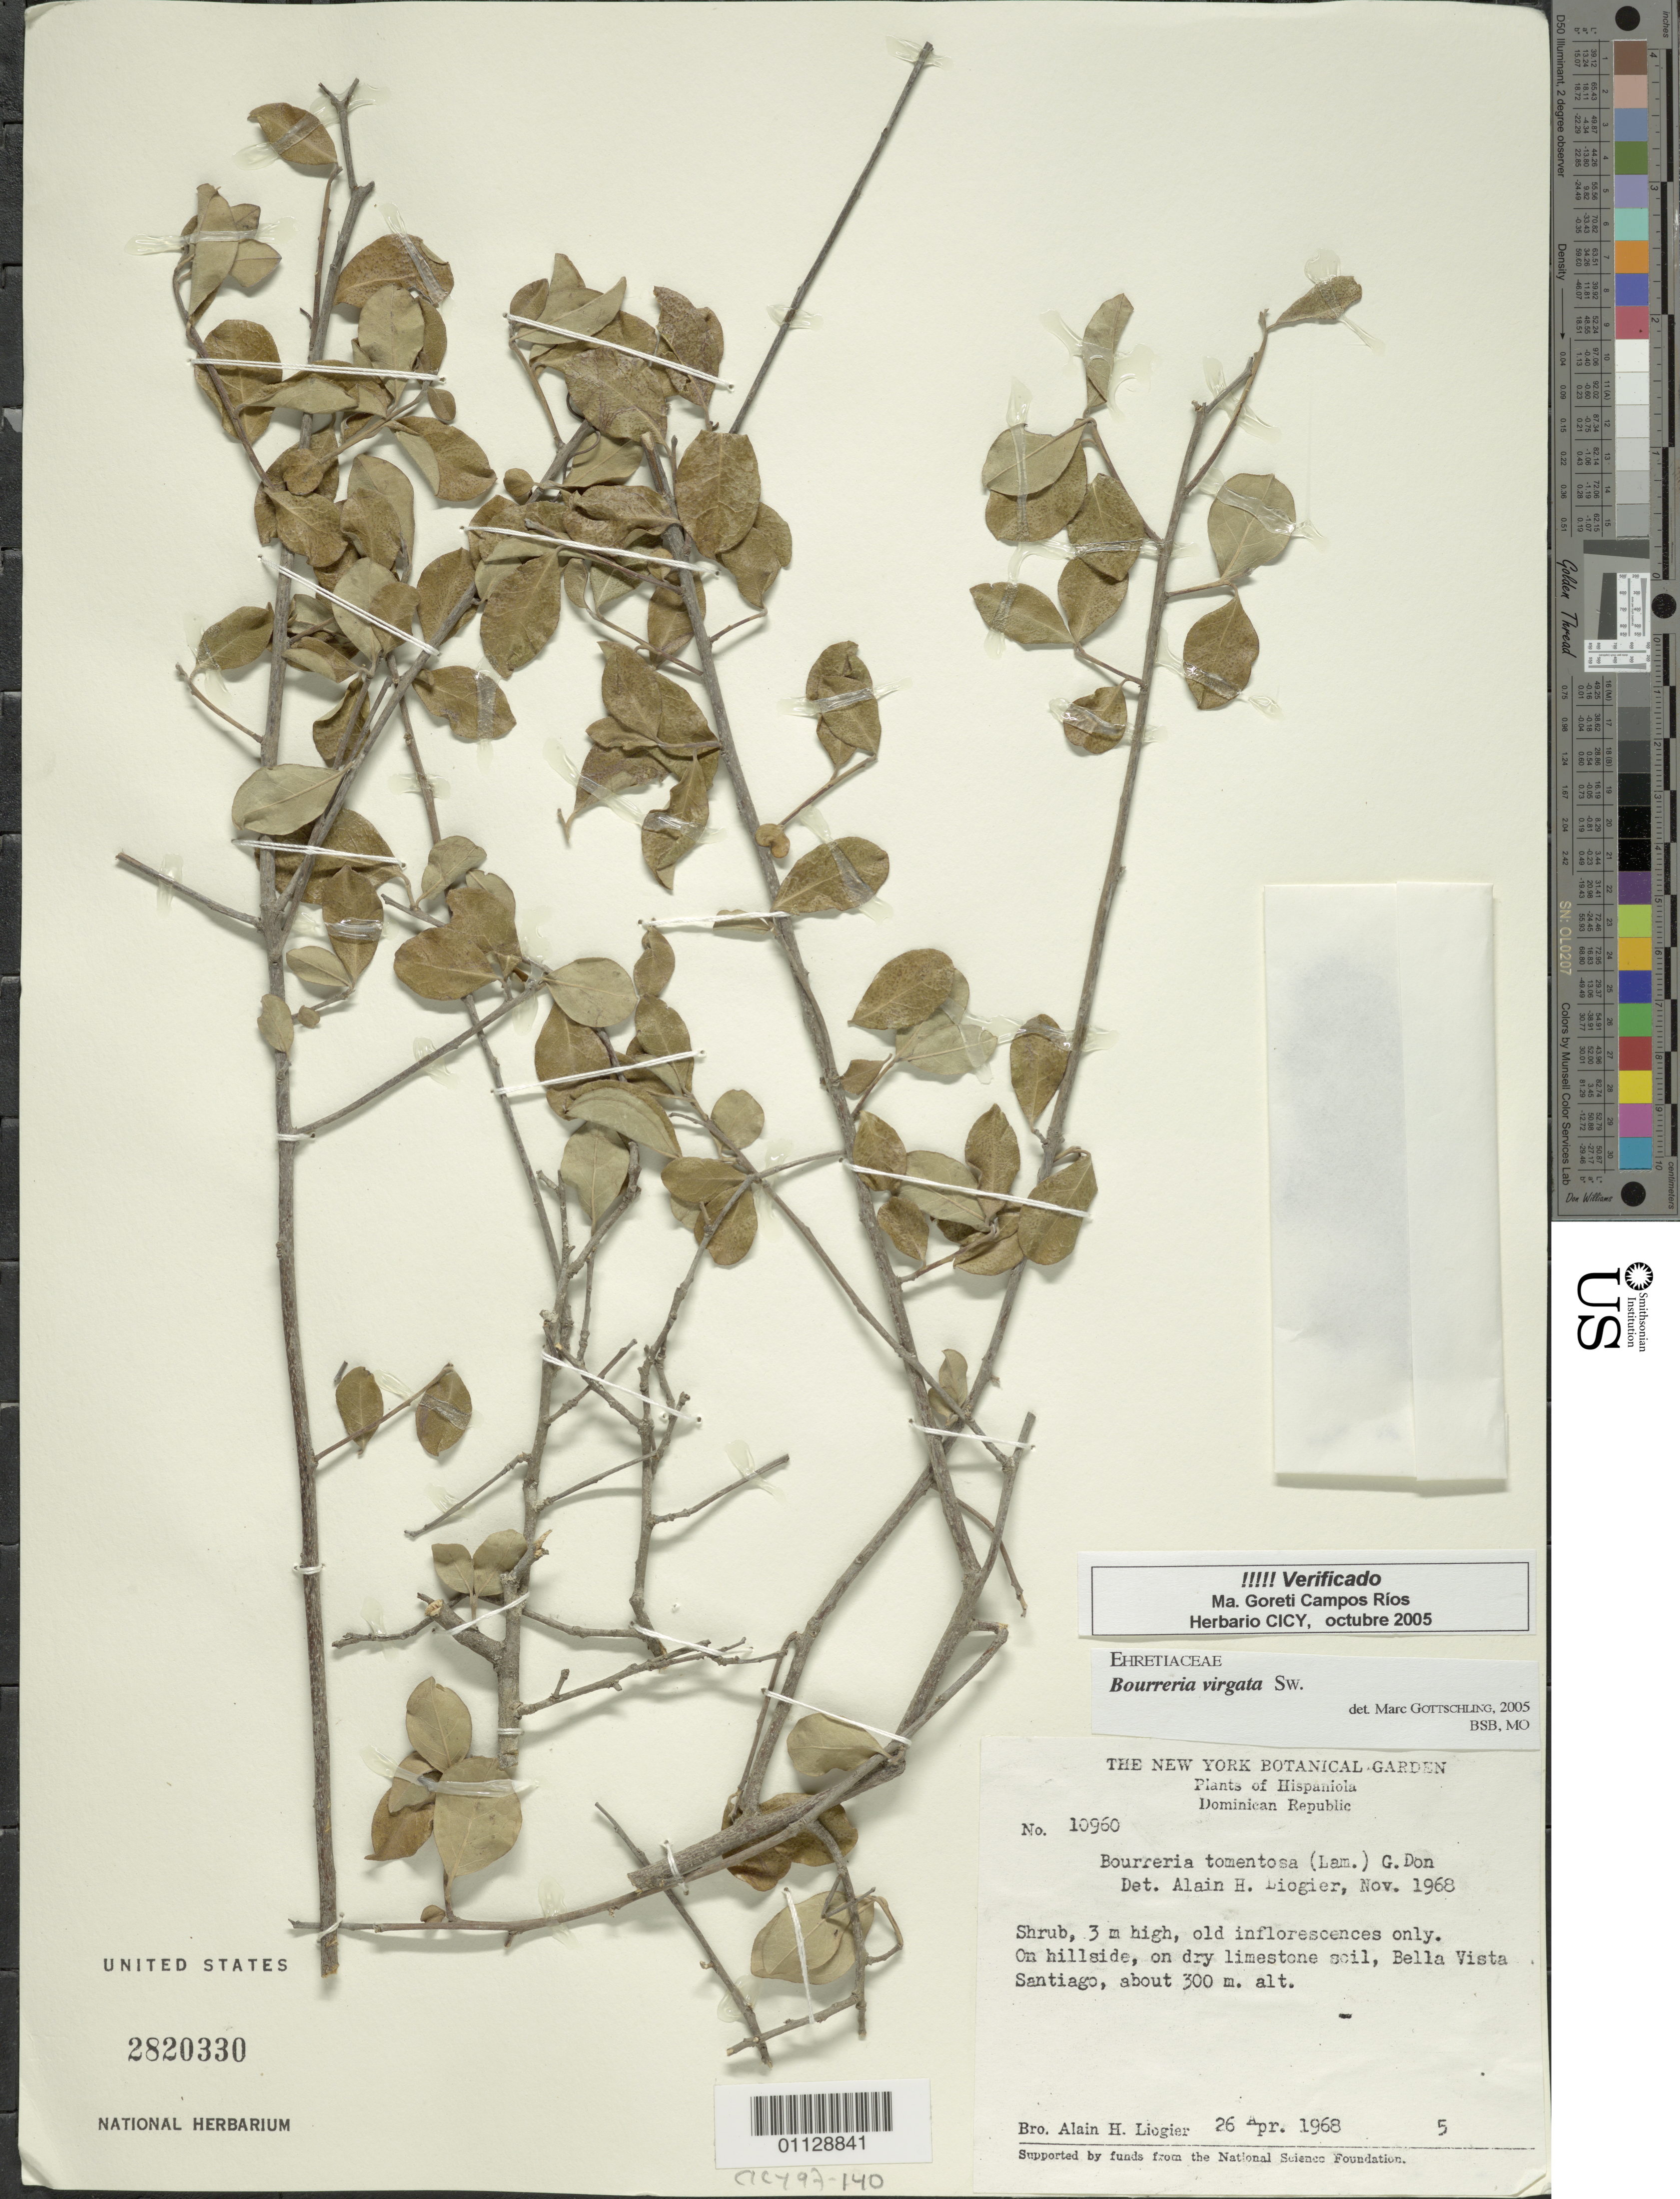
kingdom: Plantae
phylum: Tracheophyta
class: Magnoliopsida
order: Boraginales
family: Ehretiaceae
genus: Bourreria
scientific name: Bourreria virgata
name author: (Sw.) G. Don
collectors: A. H. Liogier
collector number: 10960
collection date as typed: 26 Apr 1968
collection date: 1968-04-26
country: Dominican Republic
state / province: Santiago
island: Hispaniola I.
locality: On hillside, on dry limestone soil, Bella Viesta Santiago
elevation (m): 300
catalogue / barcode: US 2820330